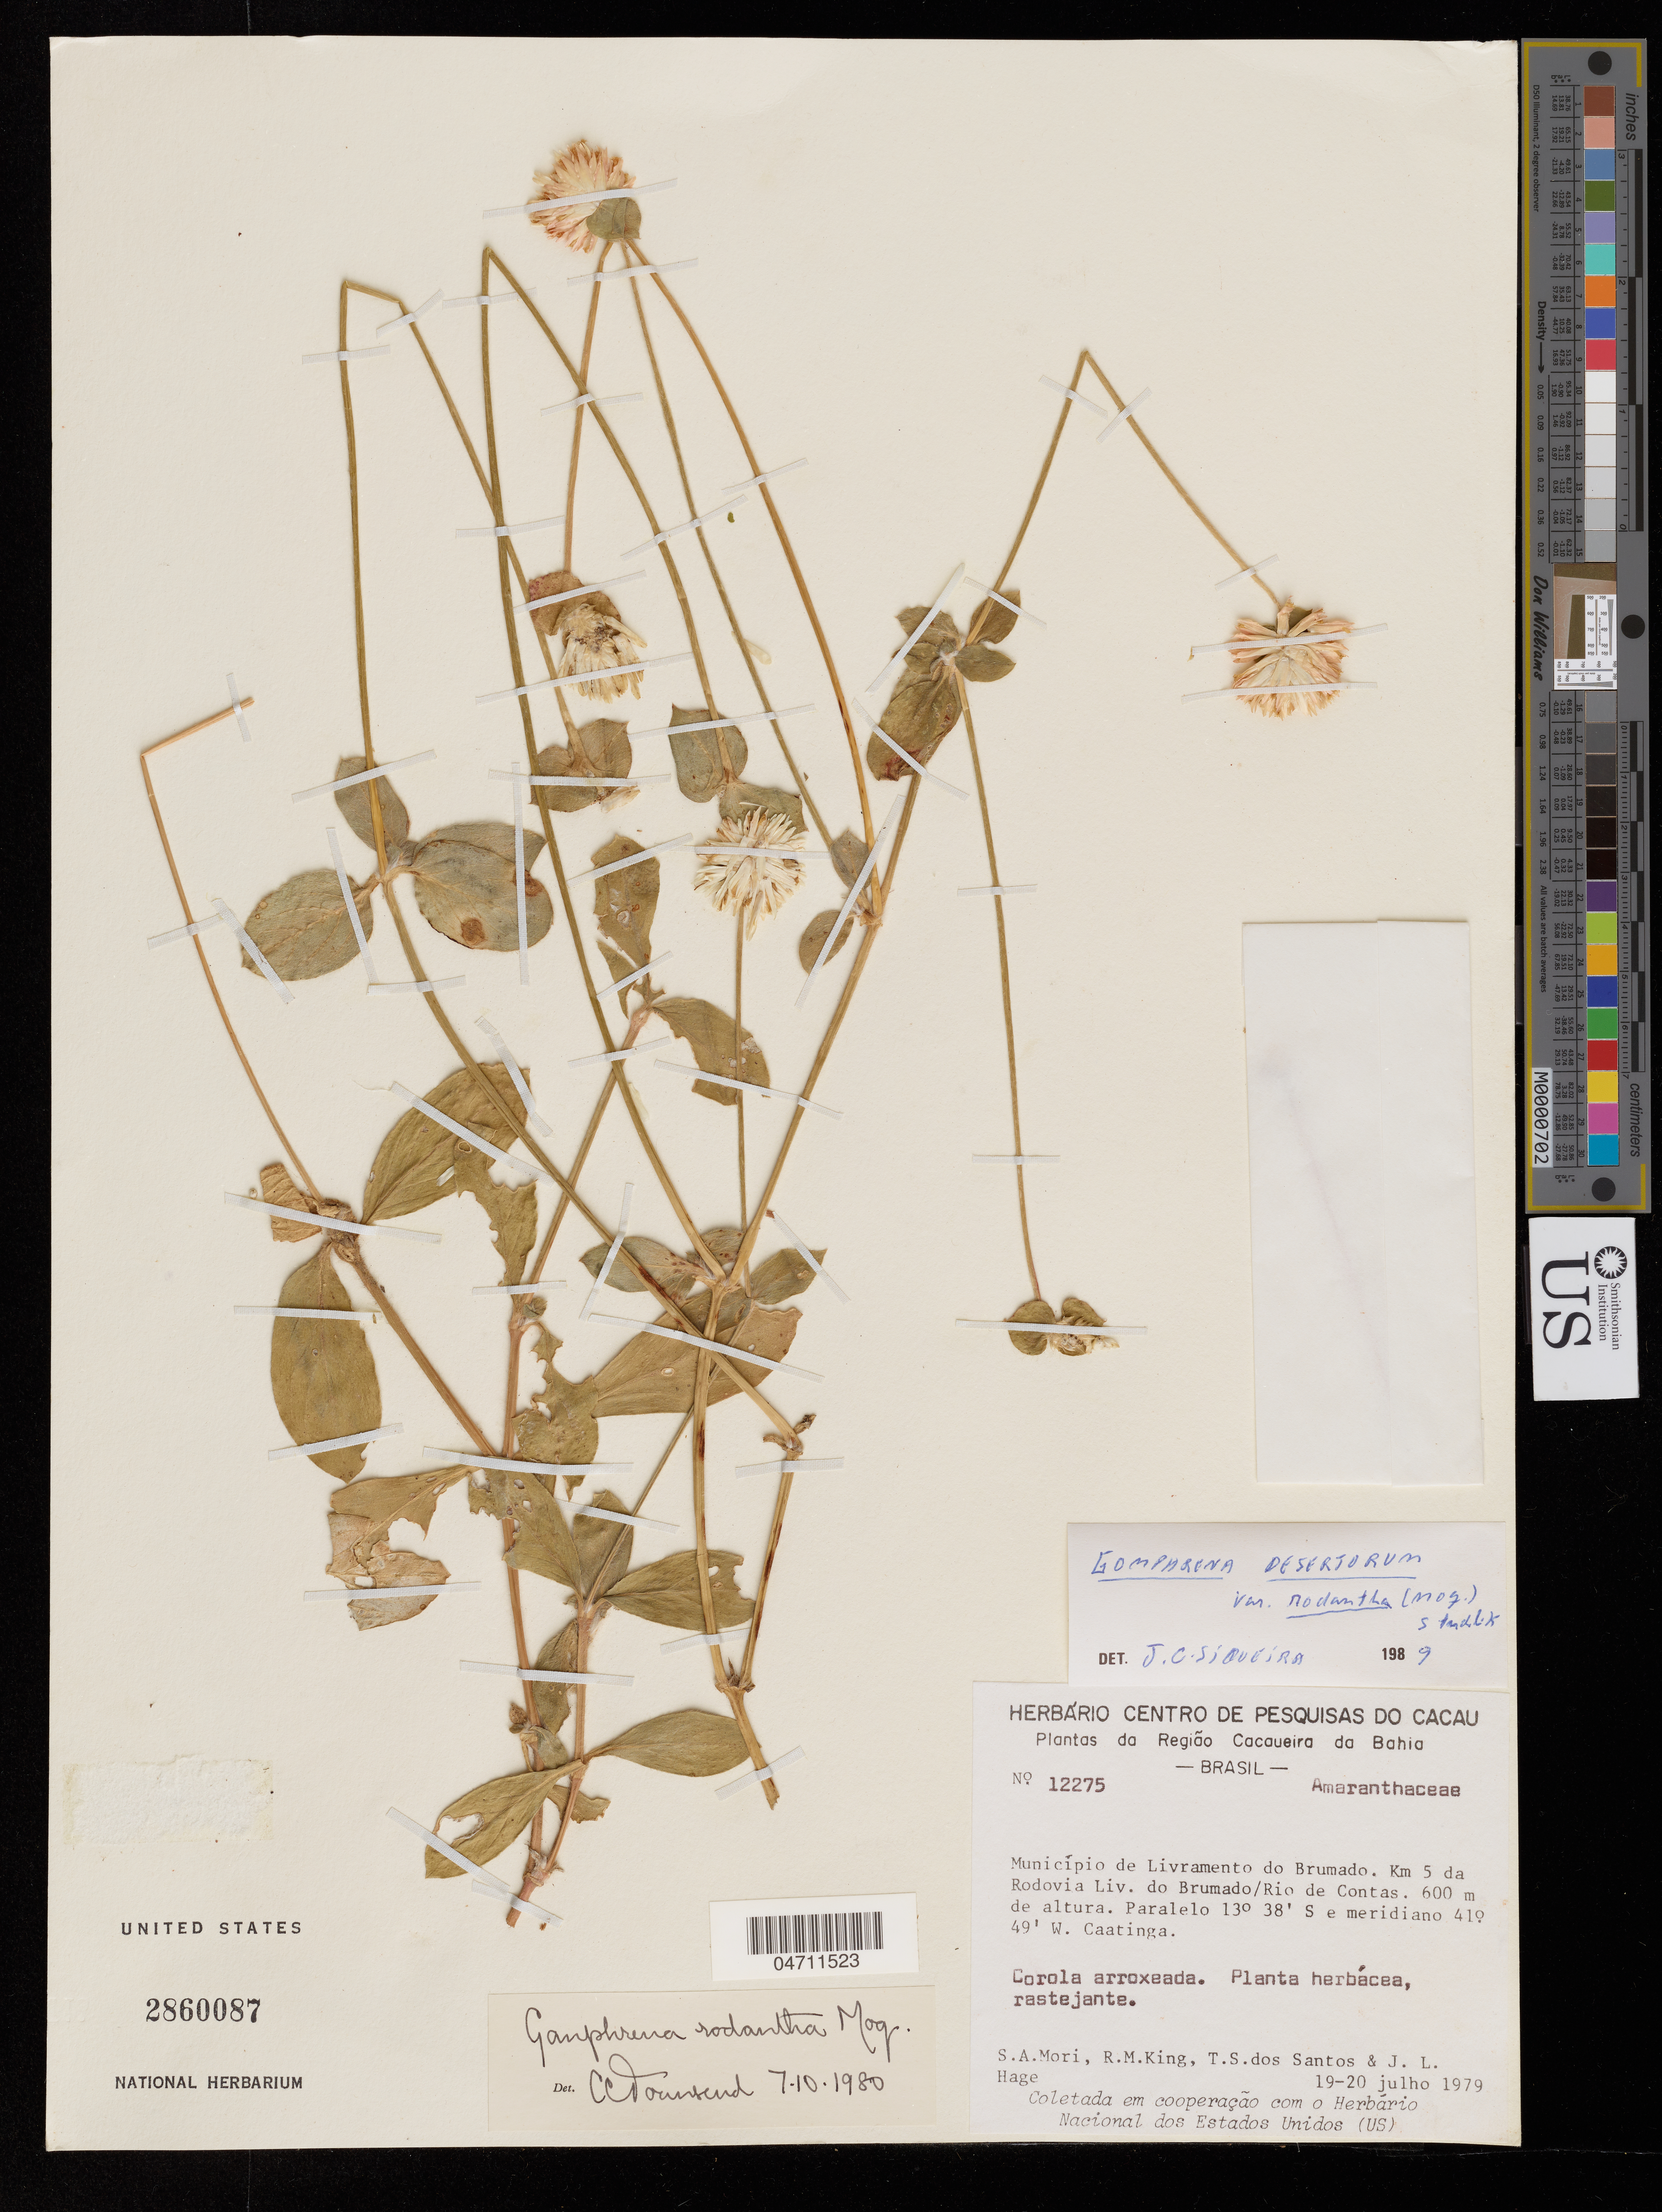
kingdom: Plantae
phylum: Tracheophyta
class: Magnoliopsida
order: Caryophyllales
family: Amaranthaceae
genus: Gomphrena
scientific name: Gomphrena desertorum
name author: Mart.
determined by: Siqueira, J C.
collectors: S. Mori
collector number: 12275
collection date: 1979-07-19/1979-07-20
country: Brazil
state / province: Bahia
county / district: Livramento do Brumado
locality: km 5 da Rodovia Liv. do Brumado/Rio de Contas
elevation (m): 600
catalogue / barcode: US 2860087